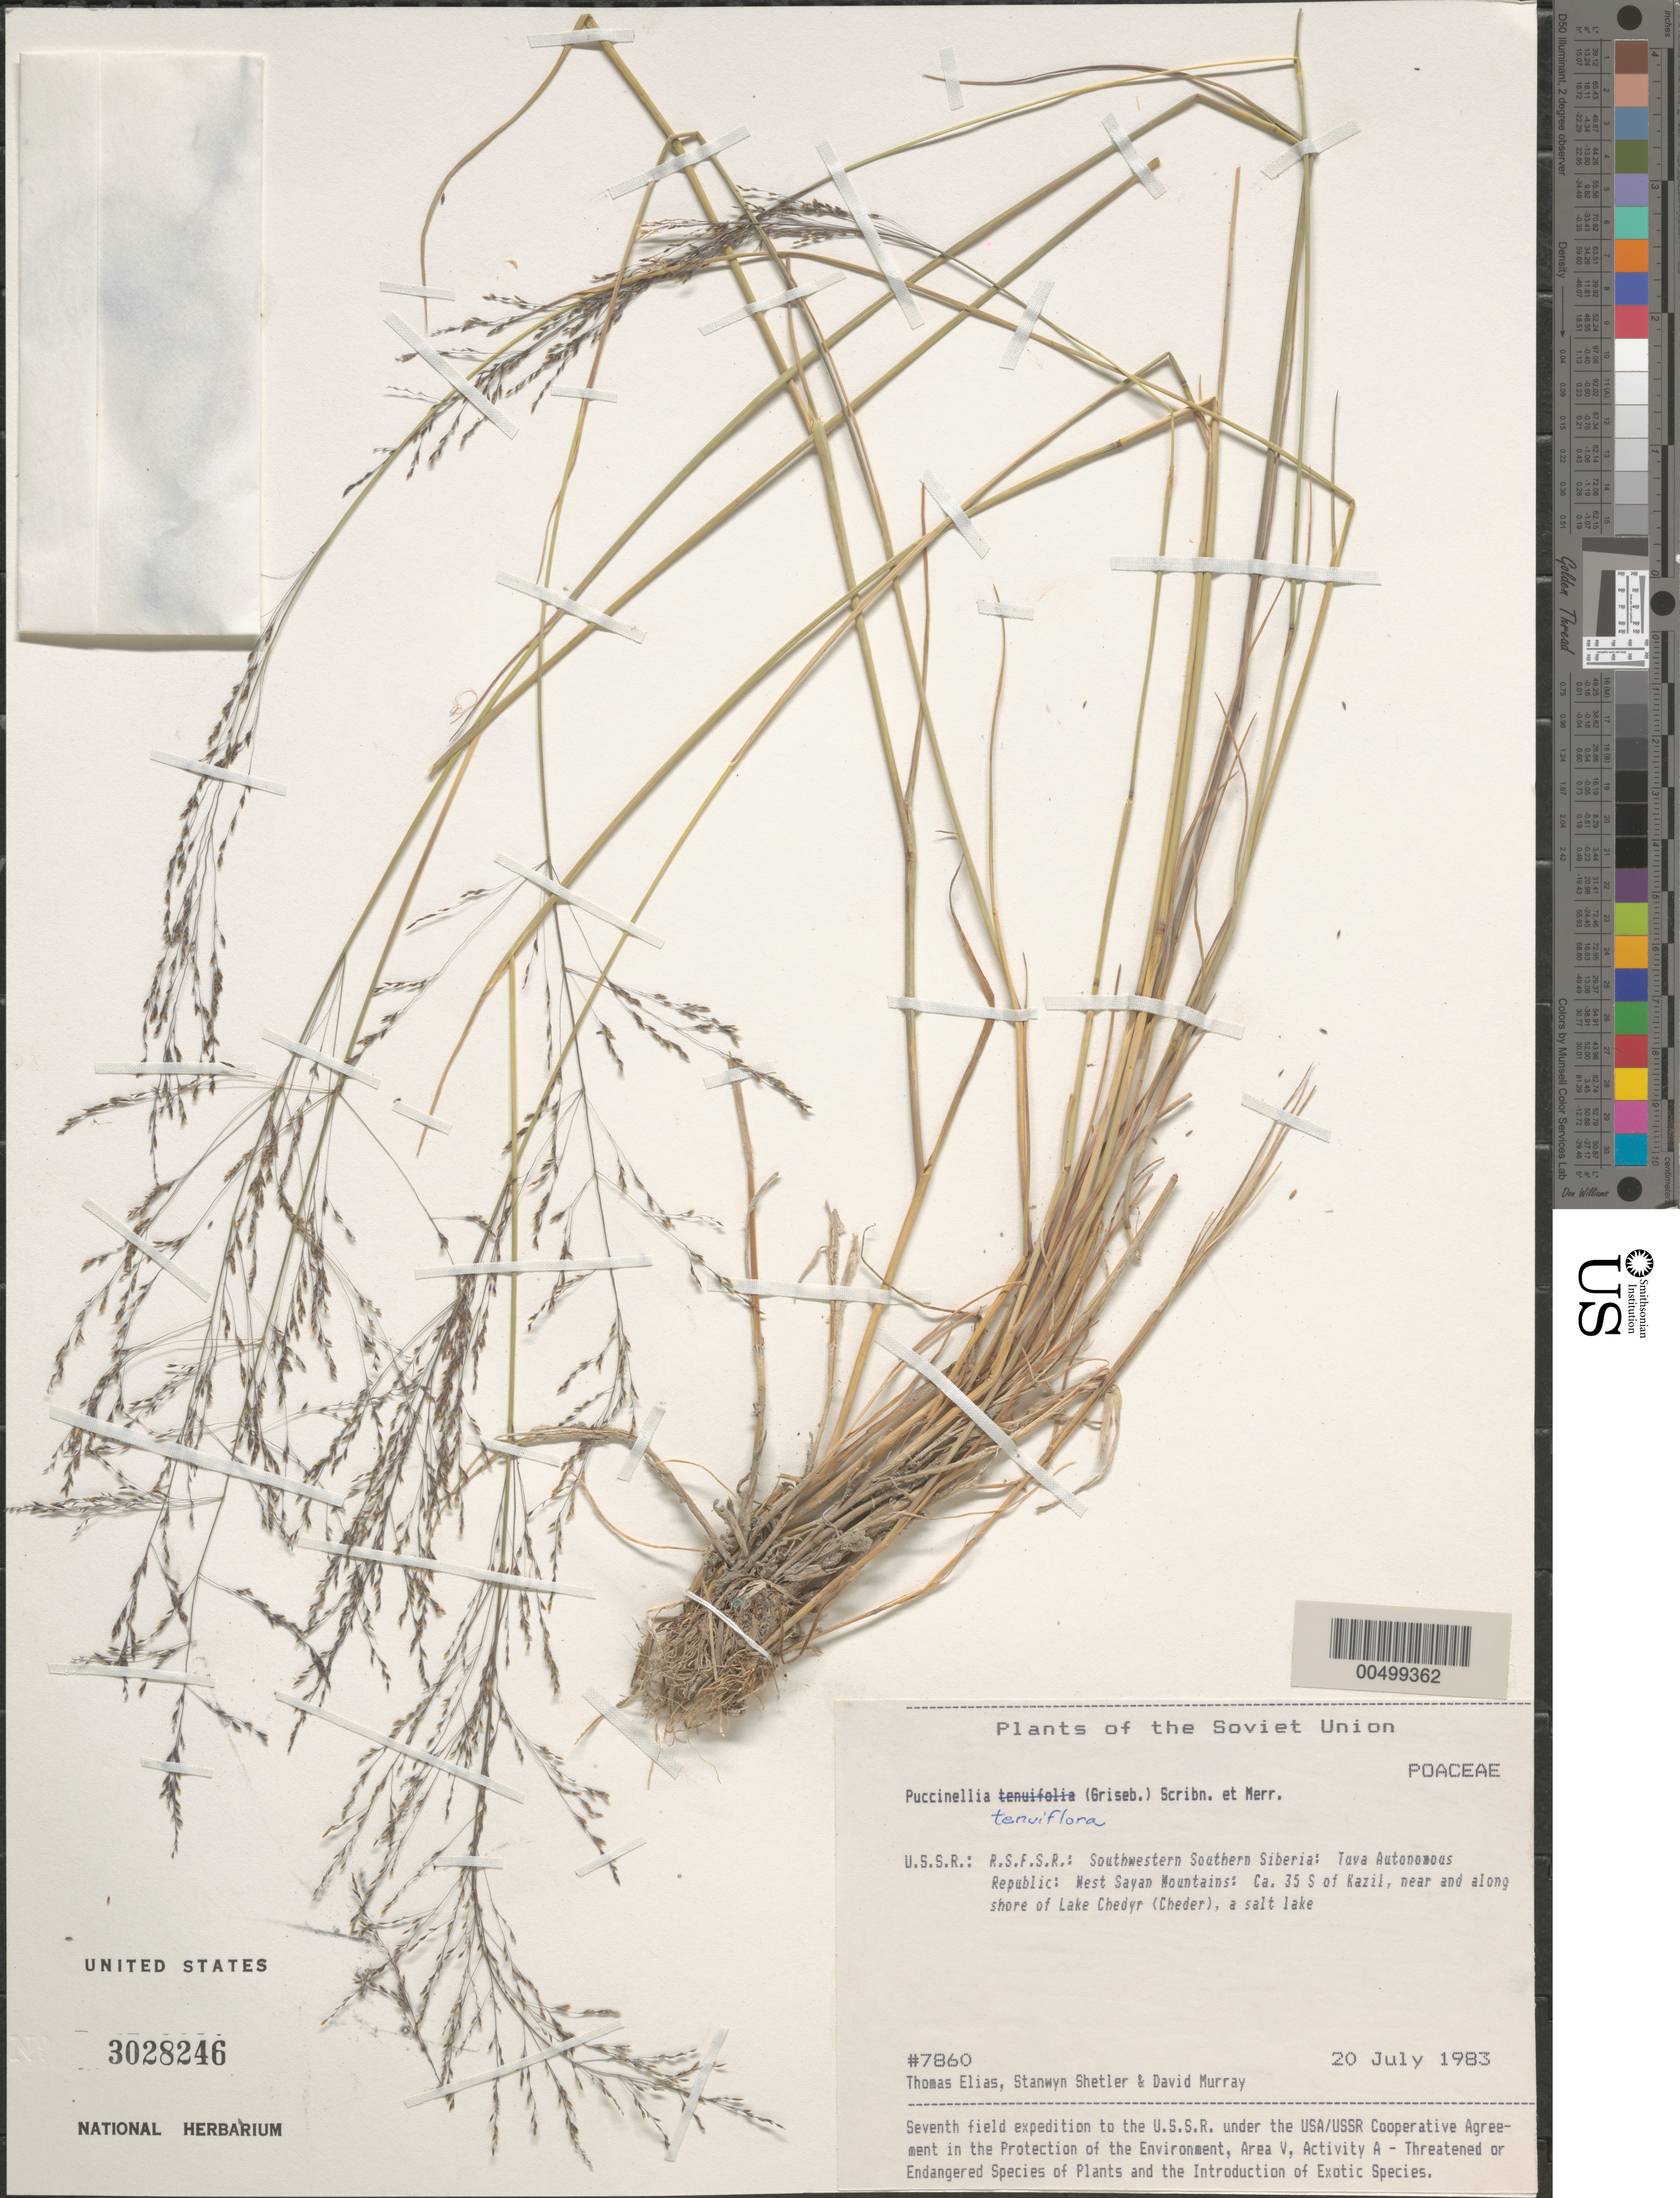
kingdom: Plantae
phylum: Tracheophyta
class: Liliopsida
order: Poales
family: Poaceae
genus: Puccinellia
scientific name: Puccinellia tenuiflora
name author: (Griseb.) Scribn. & Merr.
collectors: T. Elias, S. Shetler & D. F. Murray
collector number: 7860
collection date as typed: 20 Jul 1983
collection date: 1983-07-20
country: Russian Federation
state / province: Tuva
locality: West Sayan Mountains, ca. 35 km S of Kazil [Kyzyl], Lake Chedyr (Cheder)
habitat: near and along shore; salt lake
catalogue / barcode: US 3028246